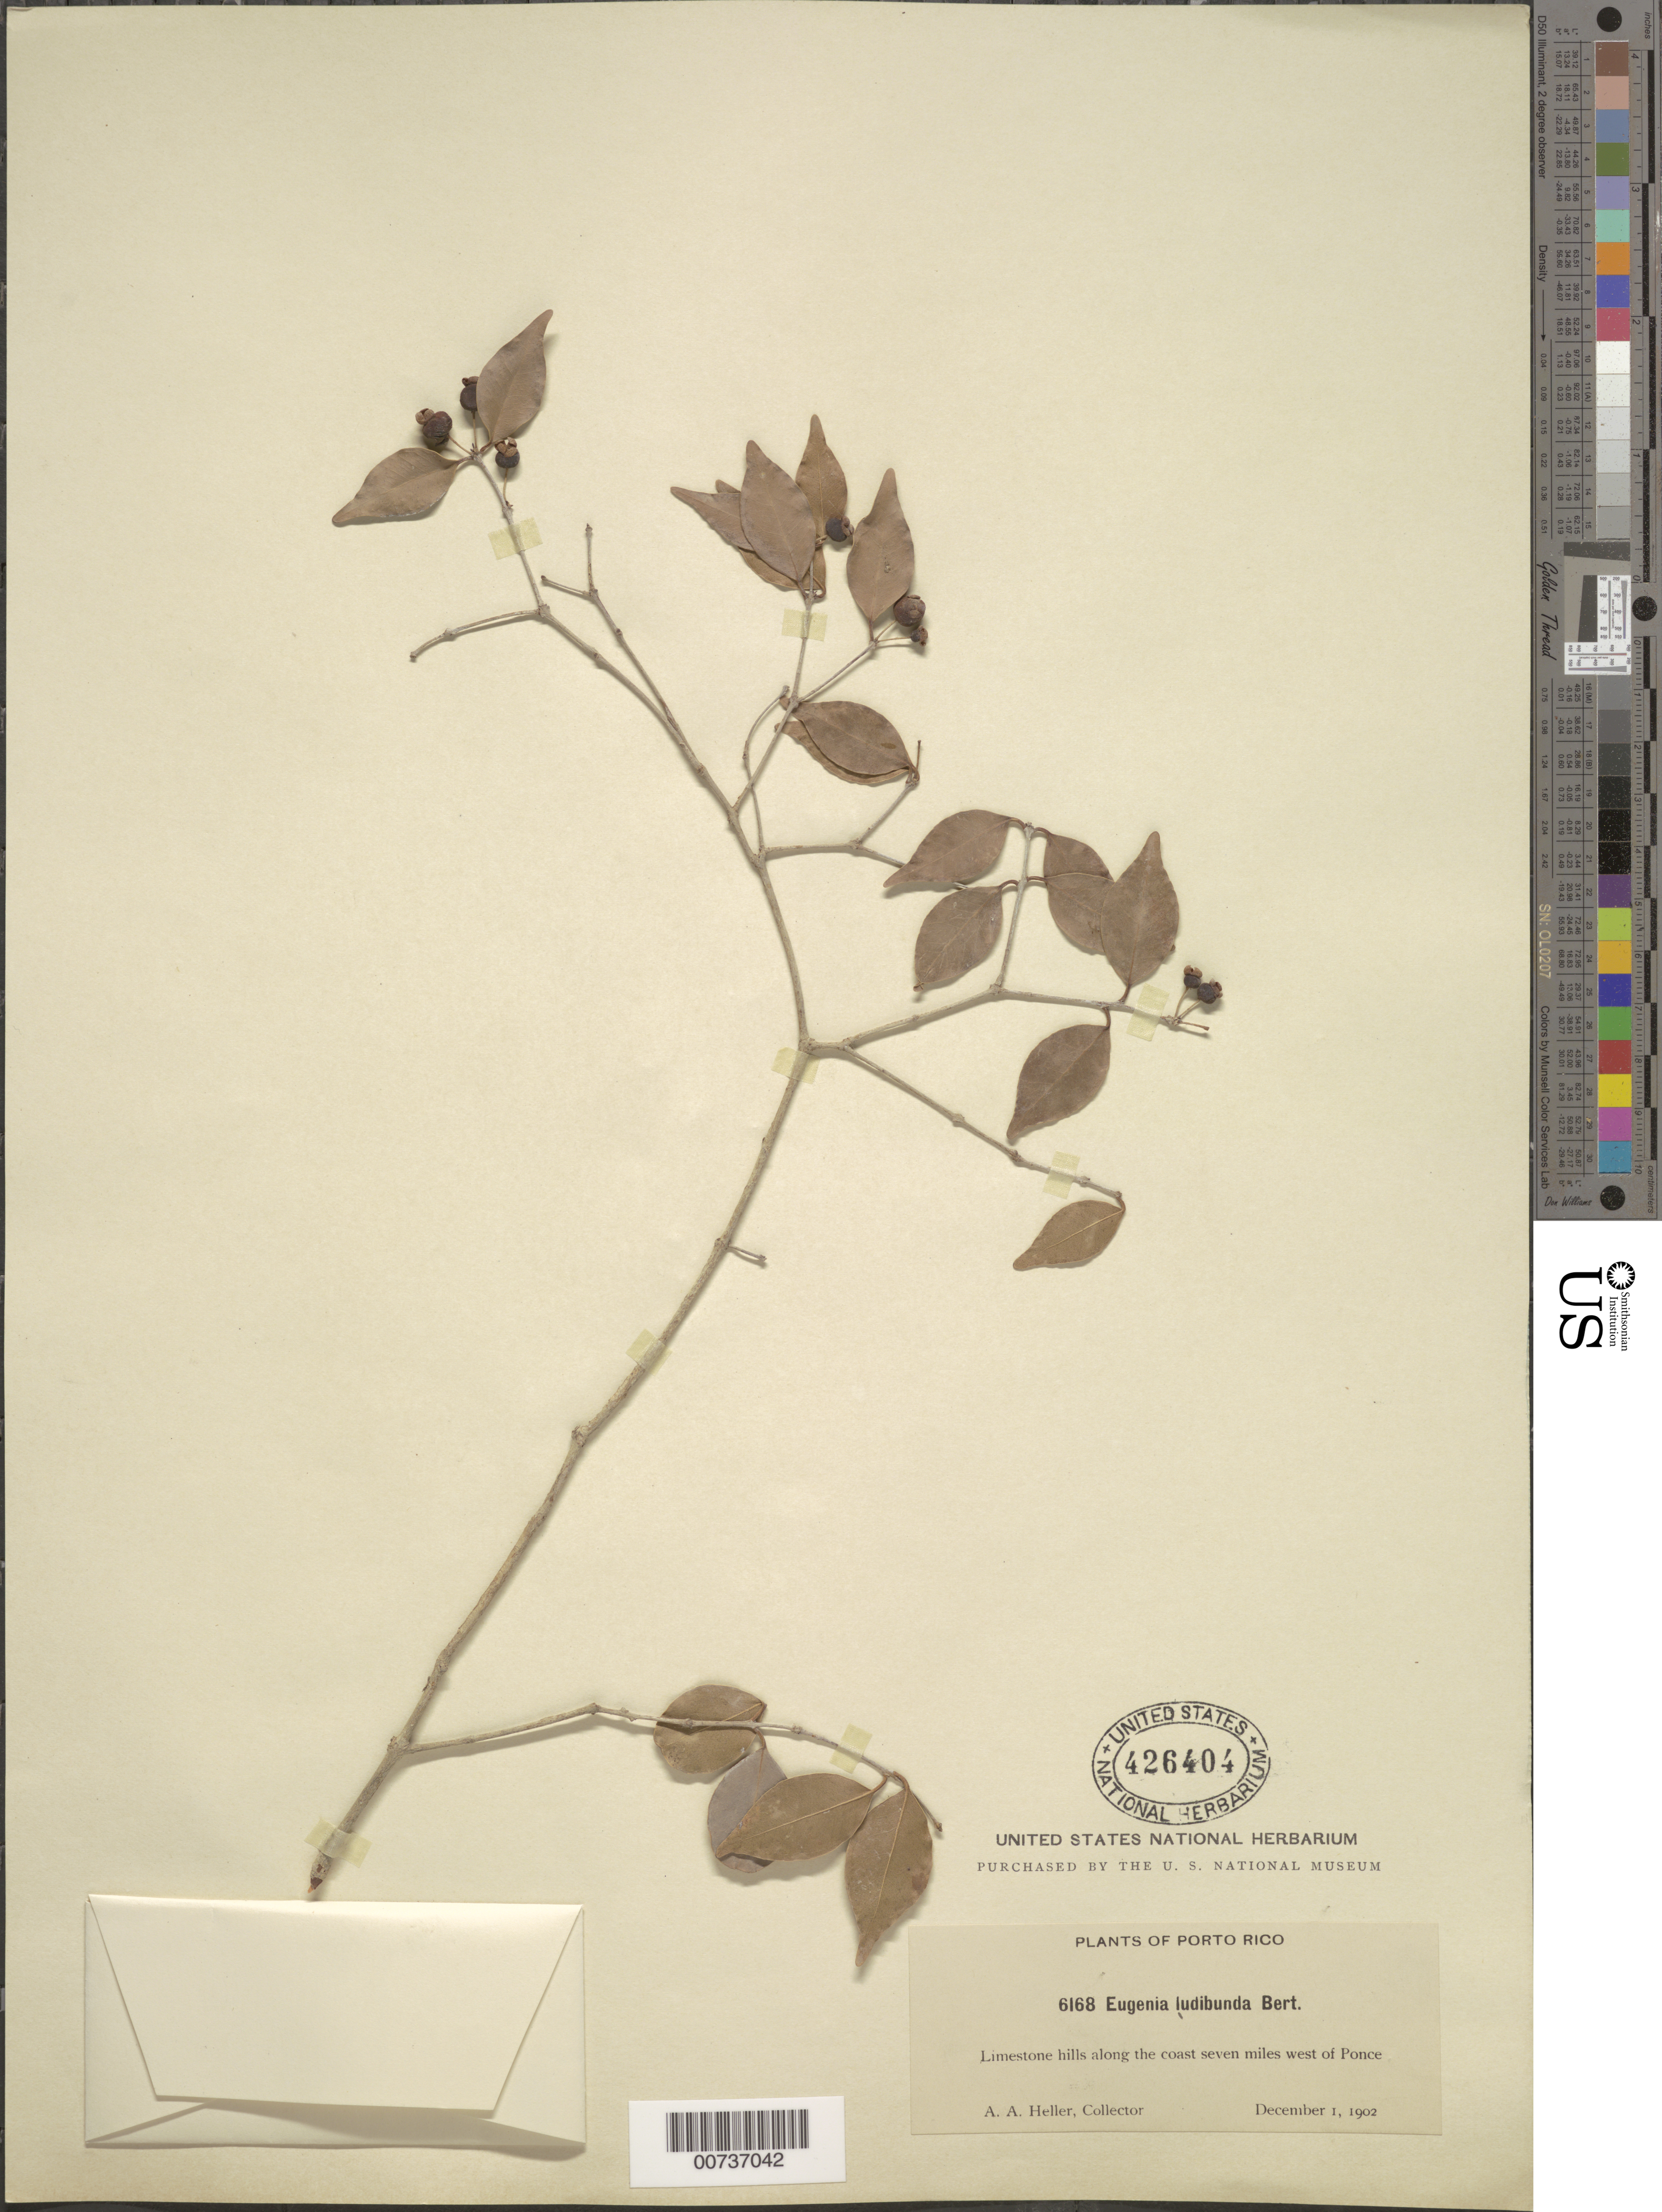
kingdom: Plantae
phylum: Tracheophyta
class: Magnoliopsida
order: Myrtales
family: Myrtaceae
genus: Eugenia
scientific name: Eugenia biflora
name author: (L.) DC.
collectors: A. A. Heller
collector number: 6168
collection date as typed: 01 Dec 1902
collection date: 1902-12-01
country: Puerto Rico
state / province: Ponce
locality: Along the coast seven miles west of Ponce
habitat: Limestone hills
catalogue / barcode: US 426404